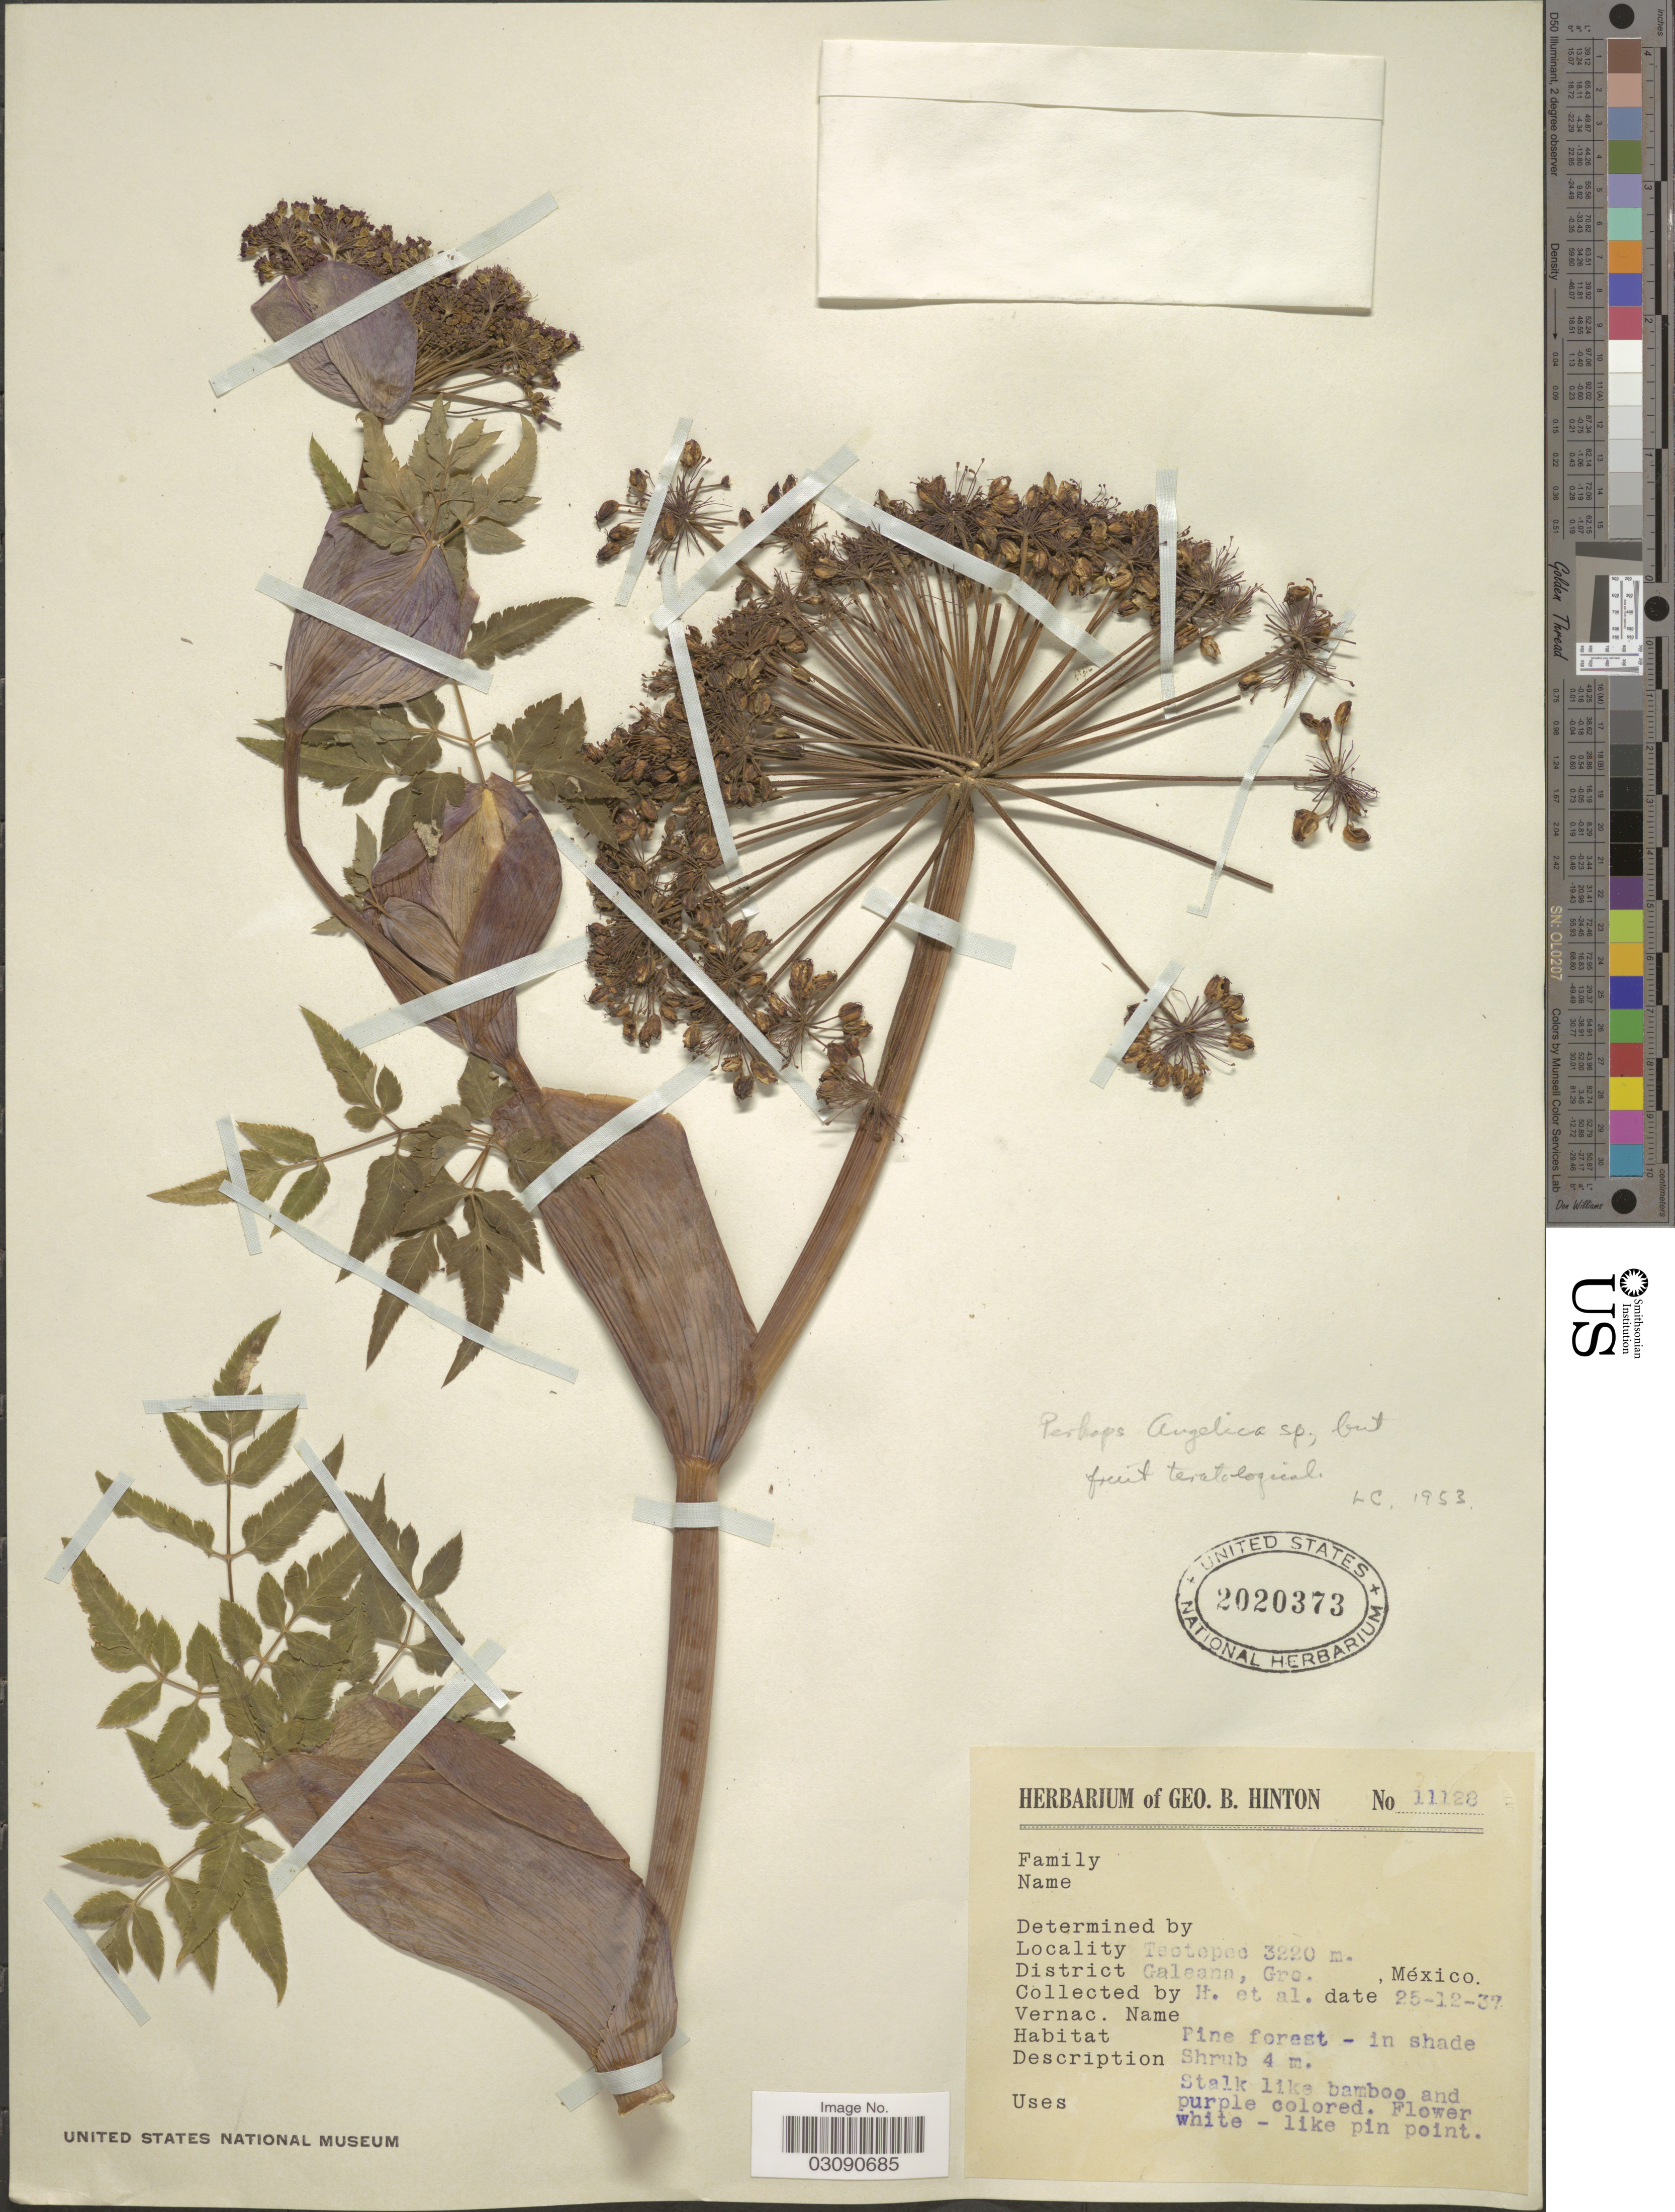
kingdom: Plantae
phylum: Tracheophyta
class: Magnoliopsida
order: Apiales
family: Apiaceae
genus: Angelica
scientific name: Angelica sp.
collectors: G. B. Hinton & et al.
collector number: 11128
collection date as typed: Transcribed d/m/y: 25/12/37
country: Mexico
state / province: Guerrero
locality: Teotepec, District Galeana, Gro.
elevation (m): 3220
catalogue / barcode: US 2020373